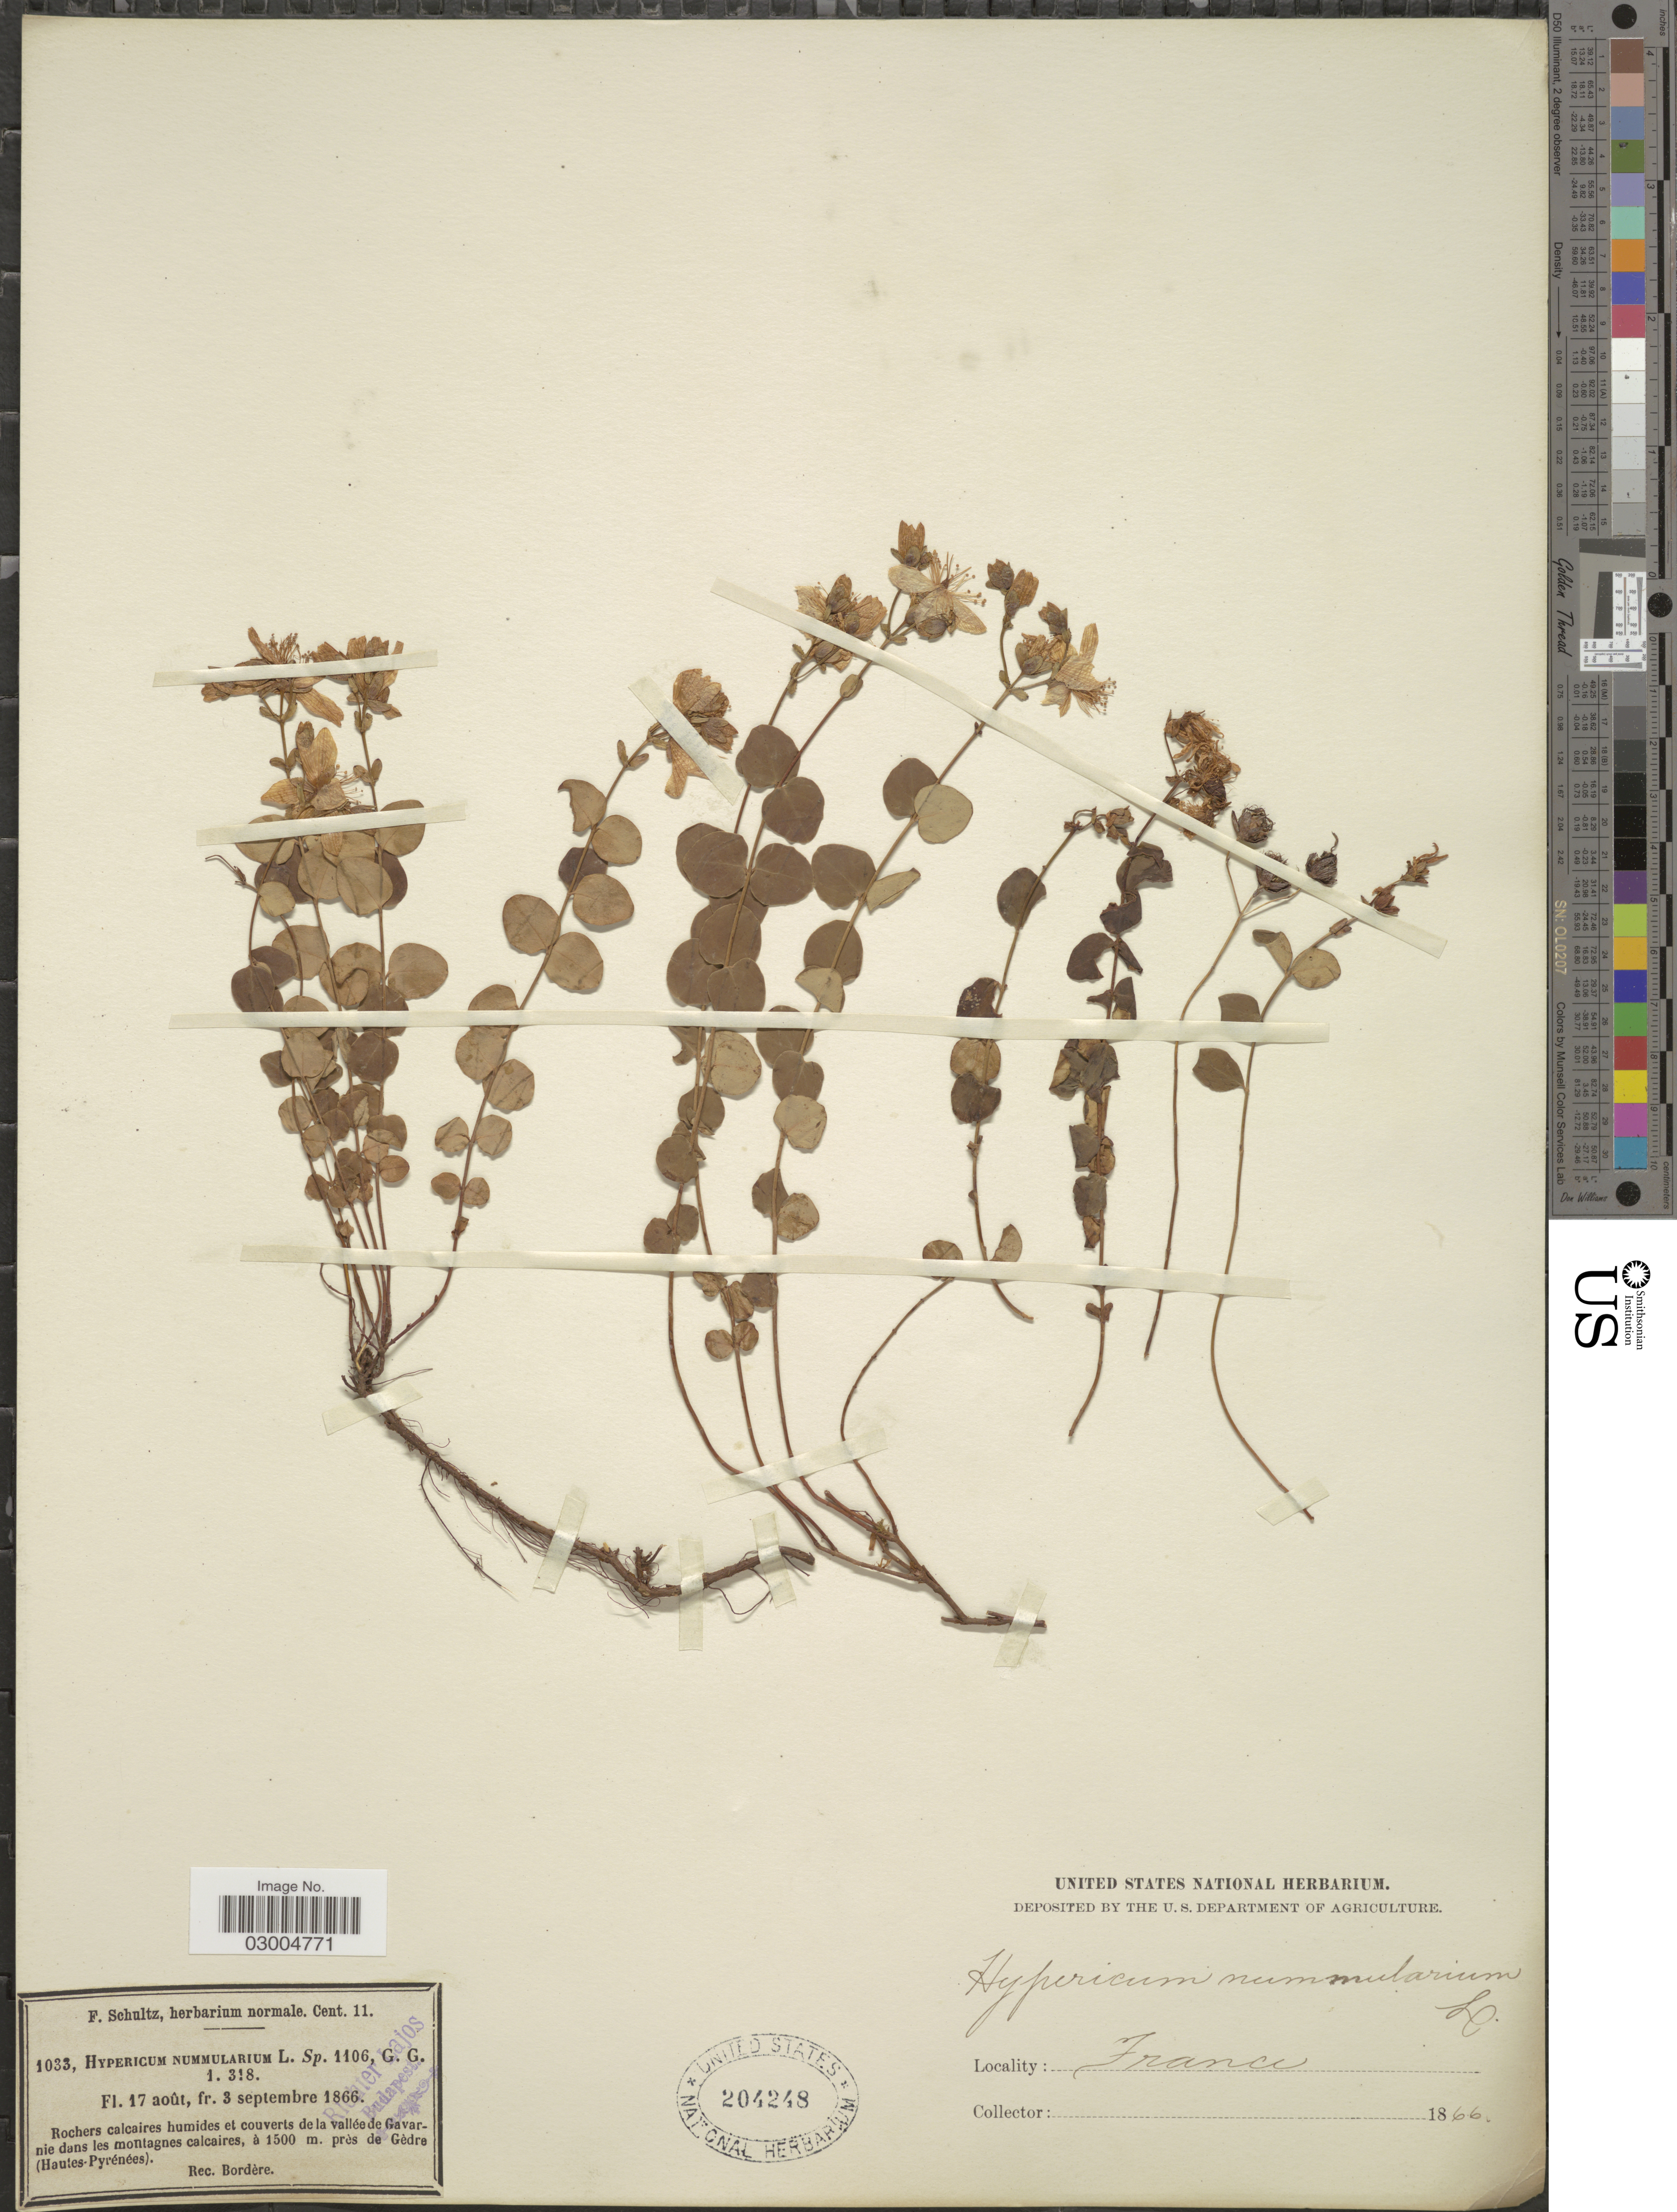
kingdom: Plantae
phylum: Tracheophyta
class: Magnoliopsida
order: Malpighiales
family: Hypericaceae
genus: Hypericum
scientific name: Hypericum nummularium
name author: L.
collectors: -. Bordère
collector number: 1033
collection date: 1866-08-17/1866-09-03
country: France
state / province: Occitanie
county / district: Hautes-Pyrénées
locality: Vallée de Gavarnie dans les montagnes calcaires, près de Gèdre (Hautes-Pyrénées).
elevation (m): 1500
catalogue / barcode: US 204248